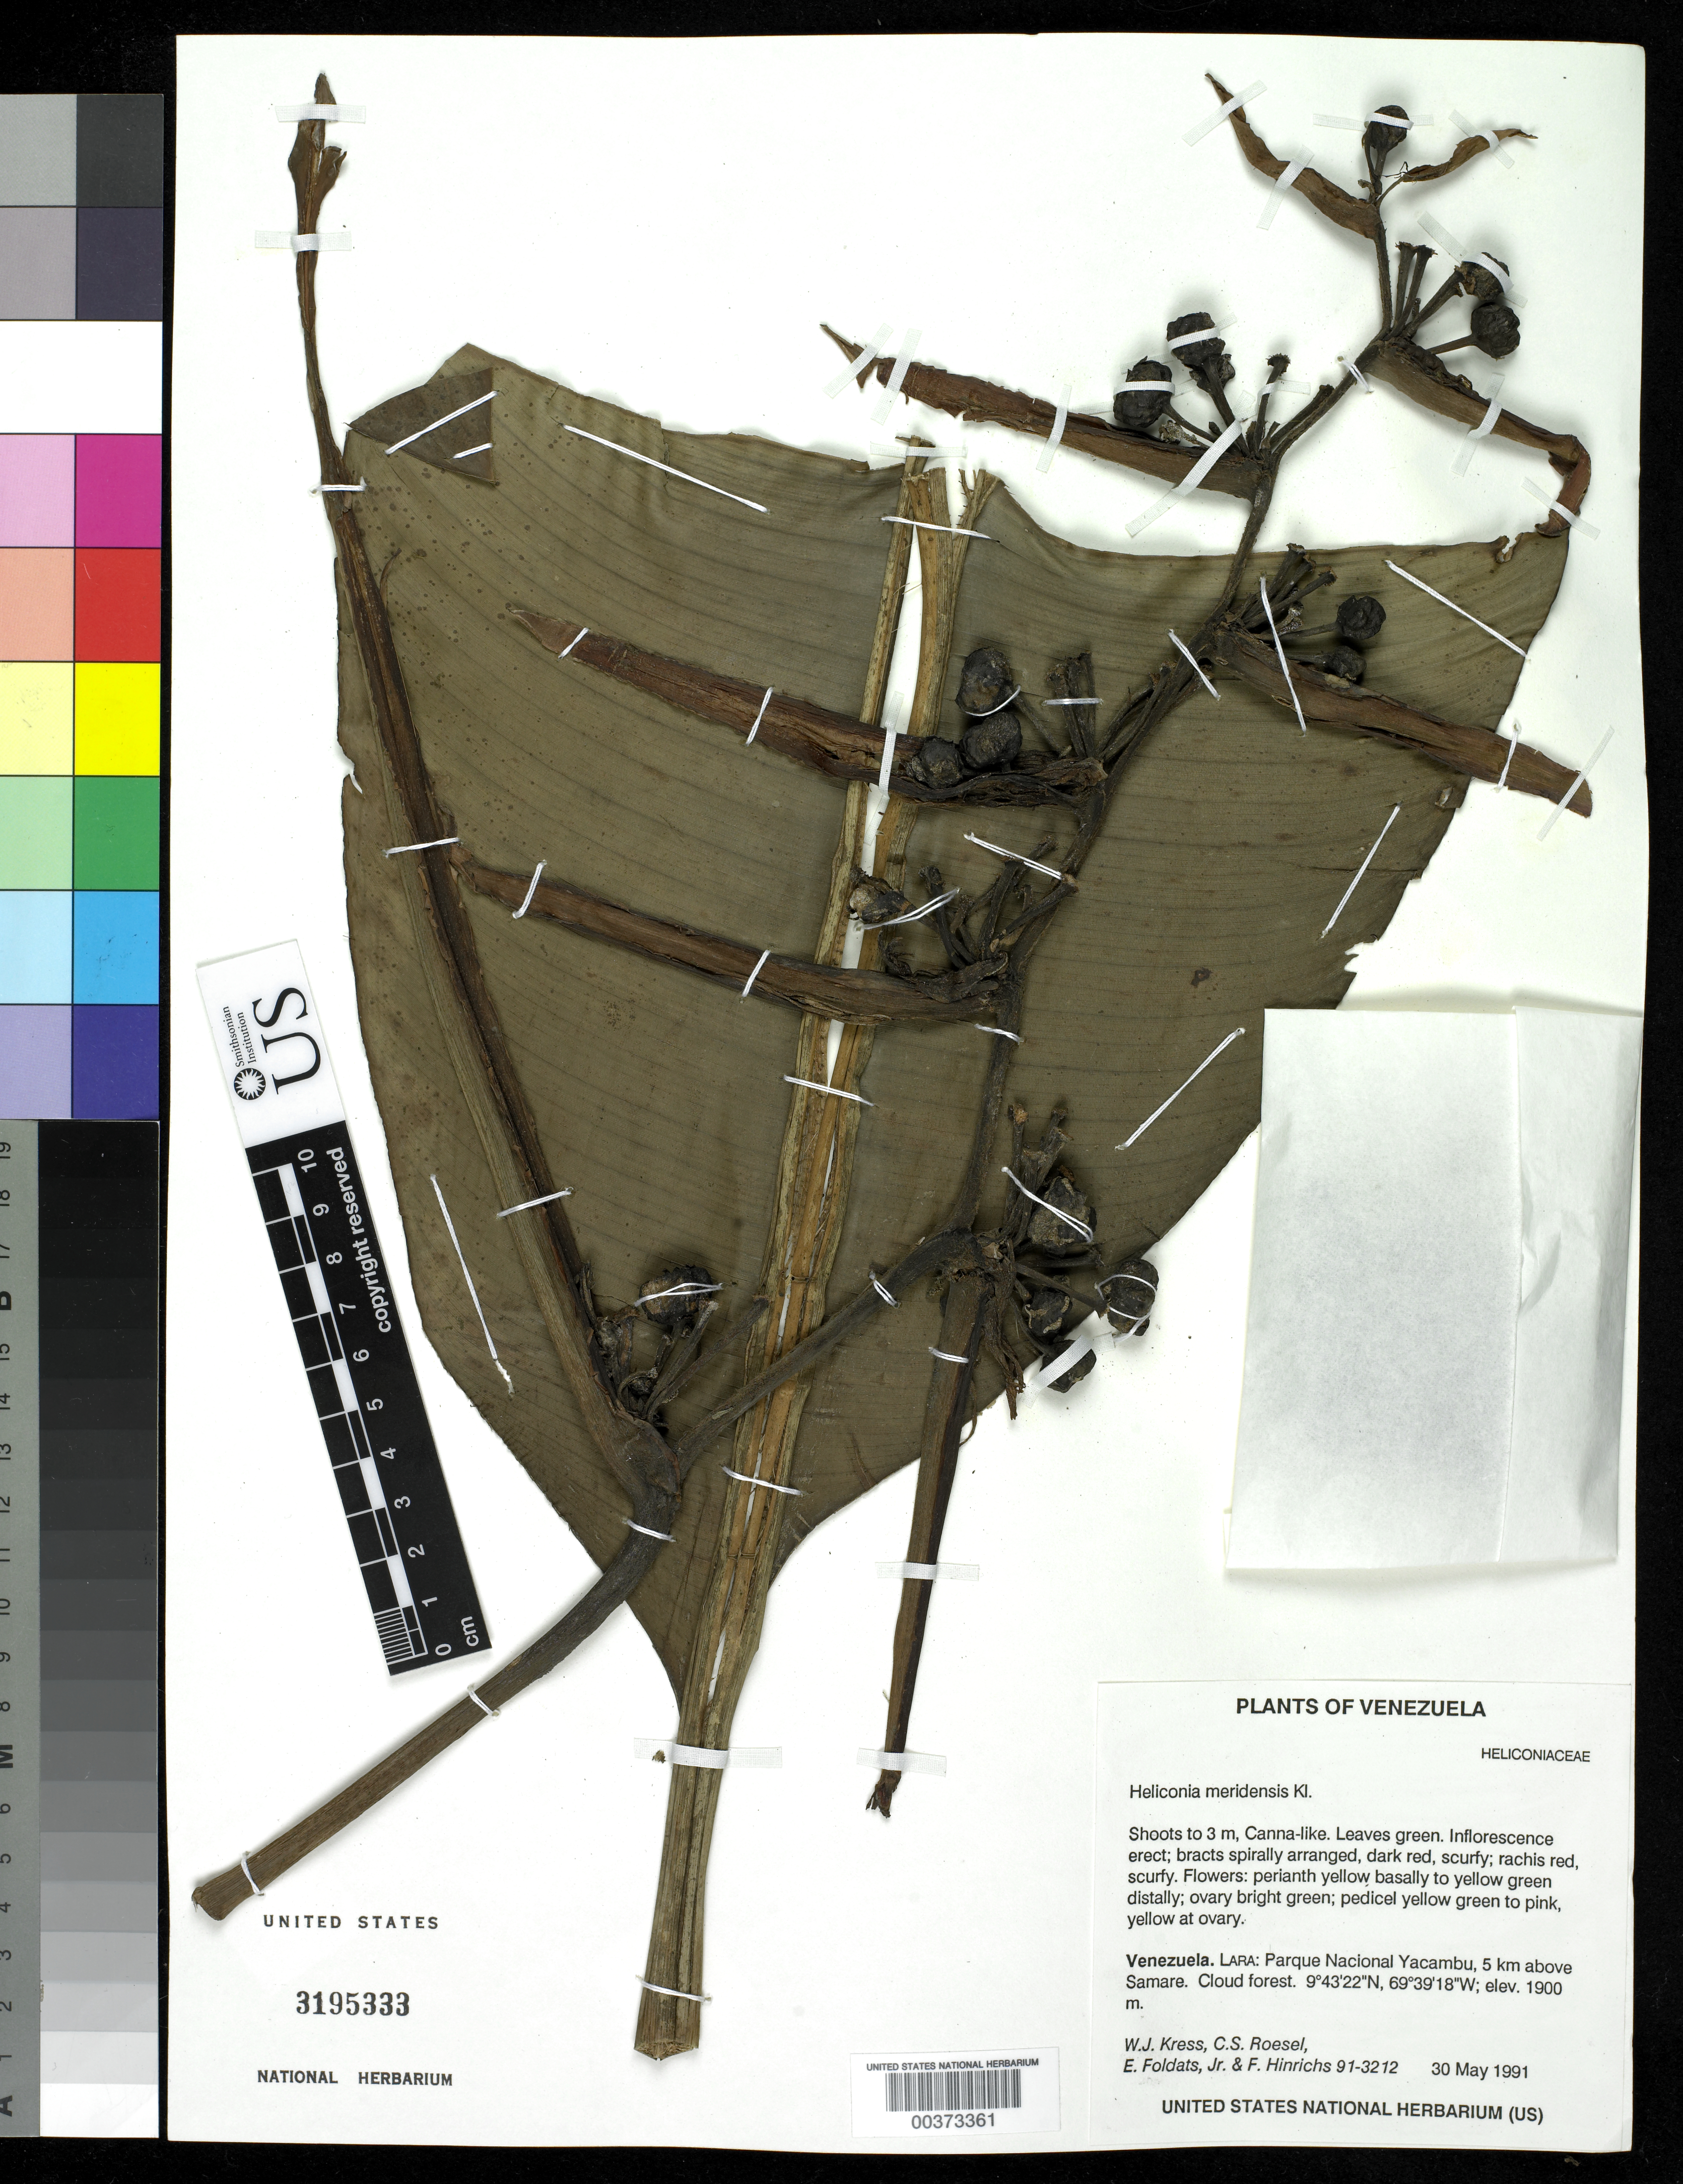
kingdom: Plantae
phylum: Tracheophyta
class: Magnoliopsida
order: Saxifragales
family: Grossulariaceae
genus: Ribes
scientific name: Ribes atropurpureum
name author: C.A. Mey.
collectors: W. J. Kress, E. Foldats & F. Hinrichs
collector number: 91-3212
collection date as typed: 30 May 1991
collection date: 1991-05-30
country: Venezuela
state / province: Lara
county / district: Jiménez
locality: Parque nacional yacambu, 5 km above samare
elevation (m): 1900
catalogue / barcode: US 3195333